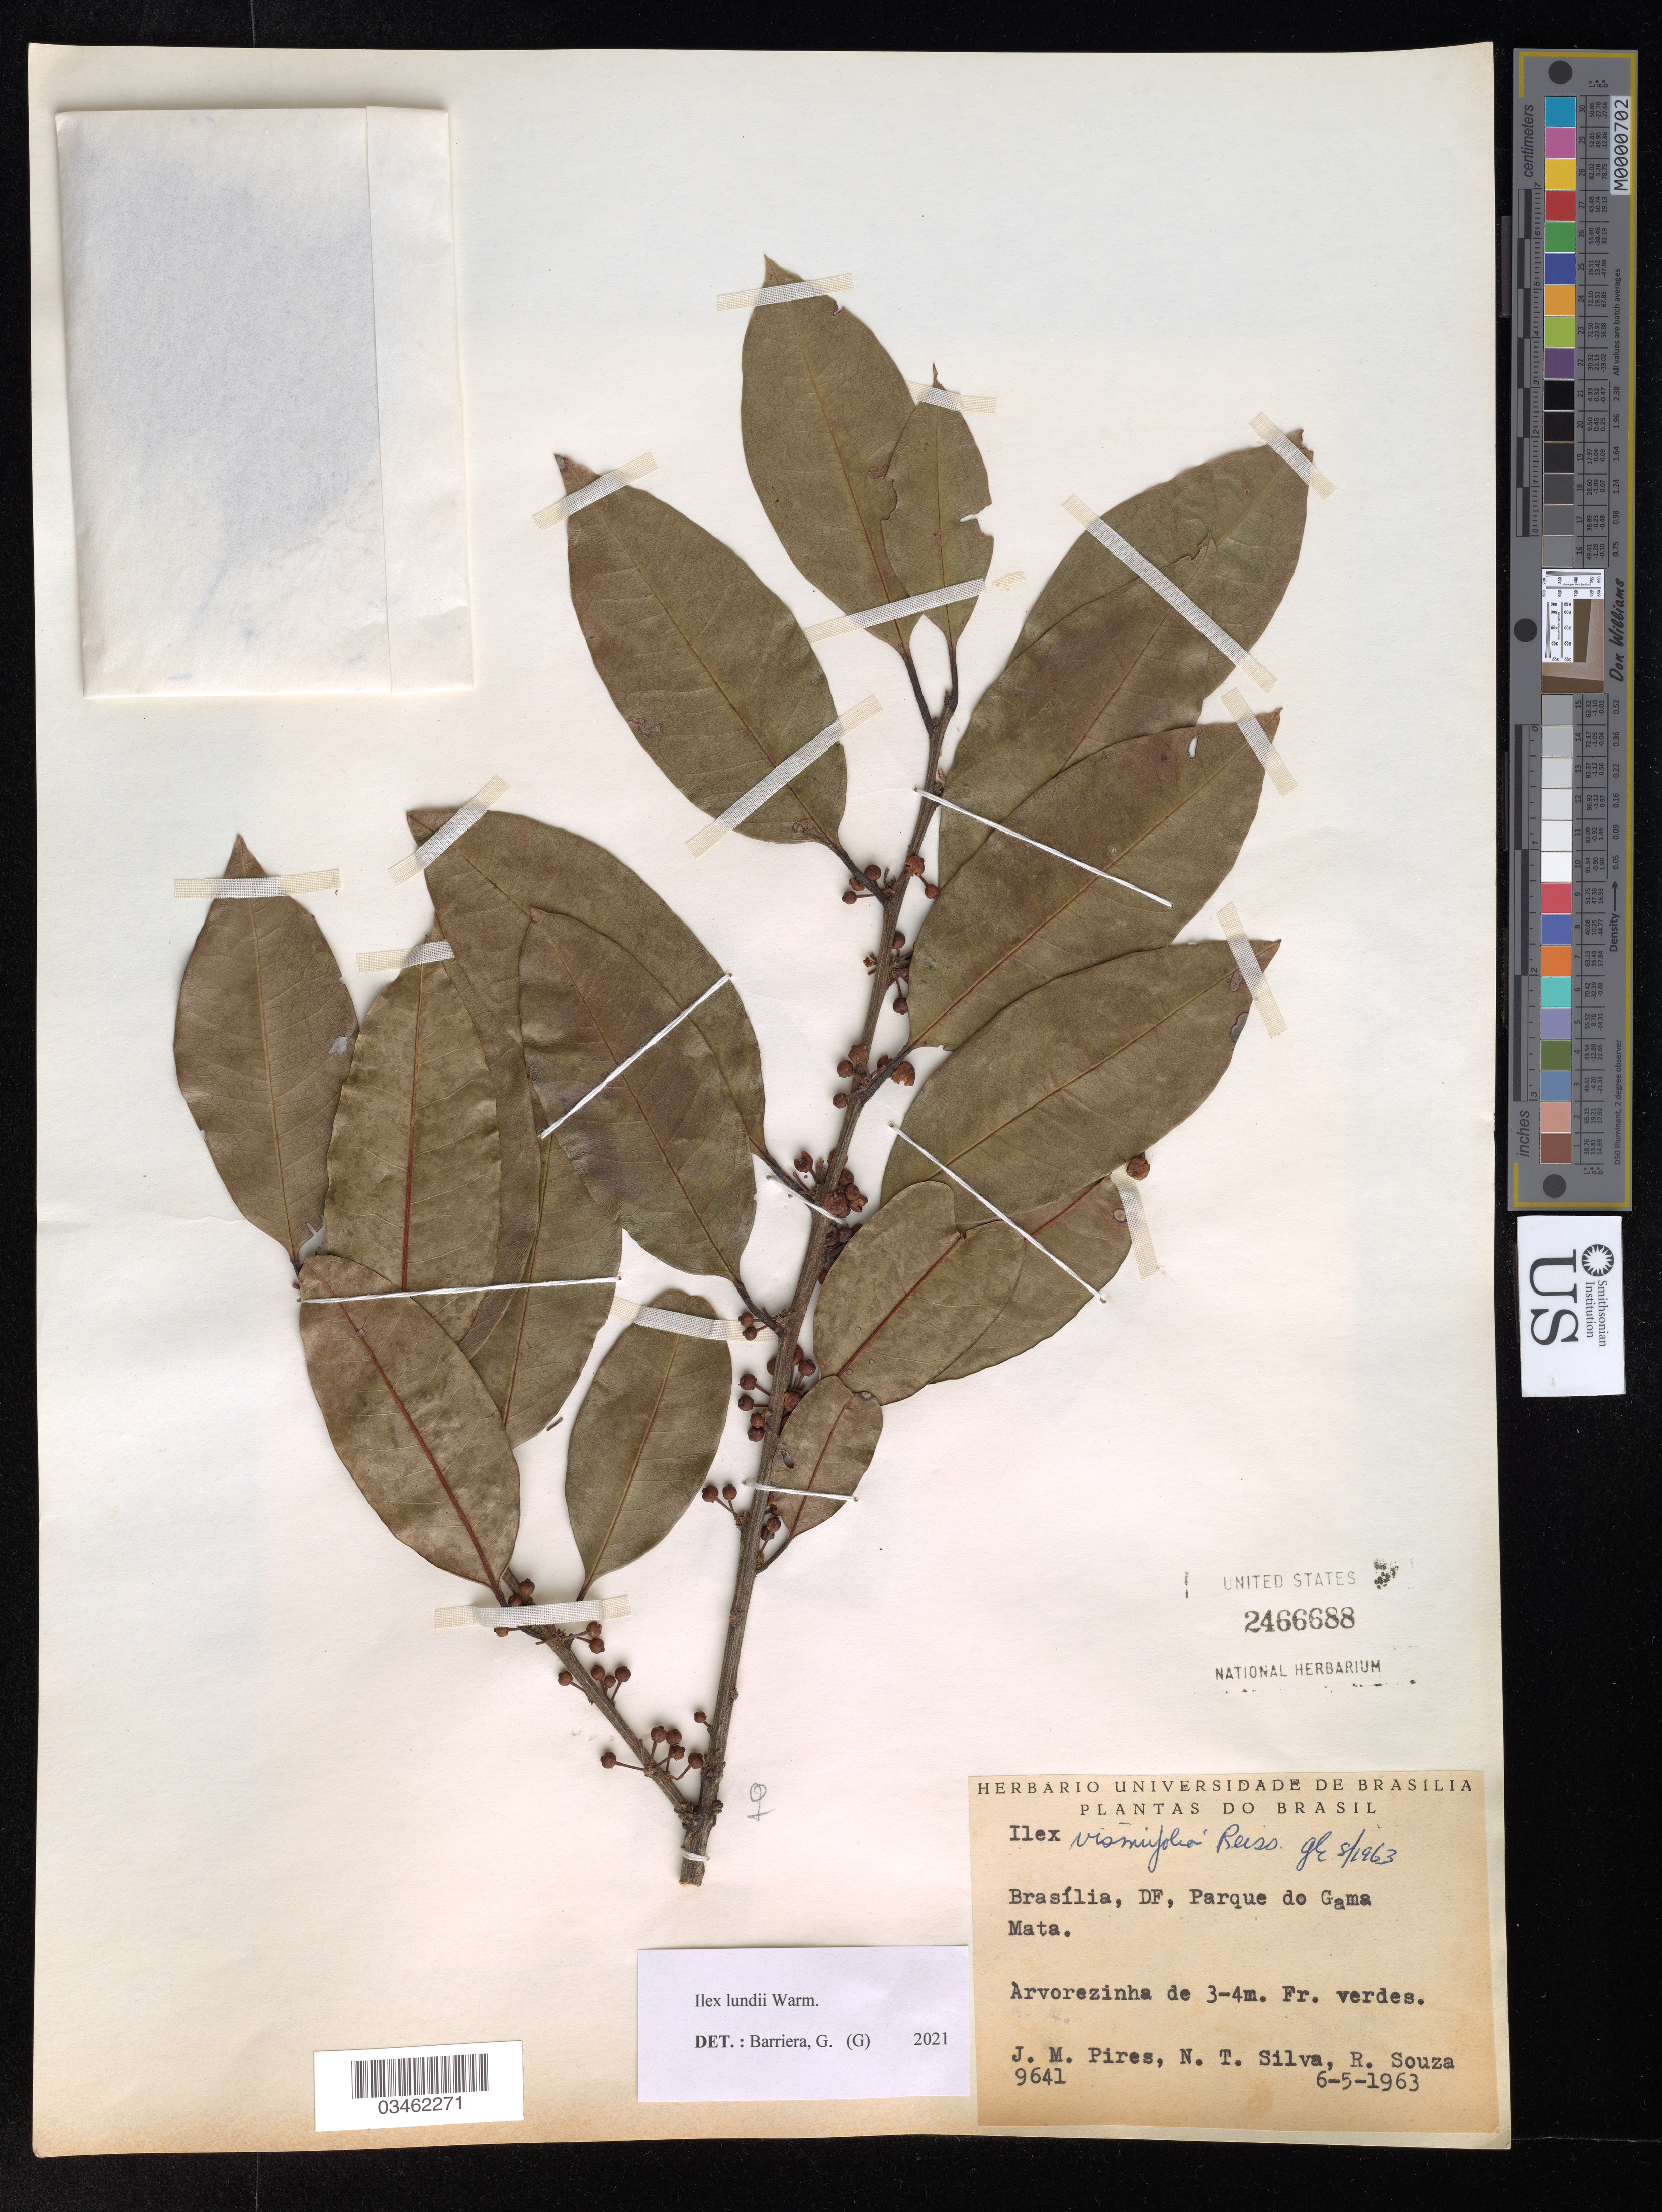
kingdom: Plantae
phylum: Tracheophyta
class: Magnoliopsida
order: Aquifoliales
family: Aquifoliaceae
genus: Ilex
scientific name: Ilex lundii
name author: Warm.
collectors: J. M. Pires, N. Silva & R. Souza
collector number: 9641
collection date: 1963-05-06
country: Brazil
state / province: Distrito Federal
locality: Brasília, DF, Parque do Gama Mata.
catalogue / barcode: US 2466688